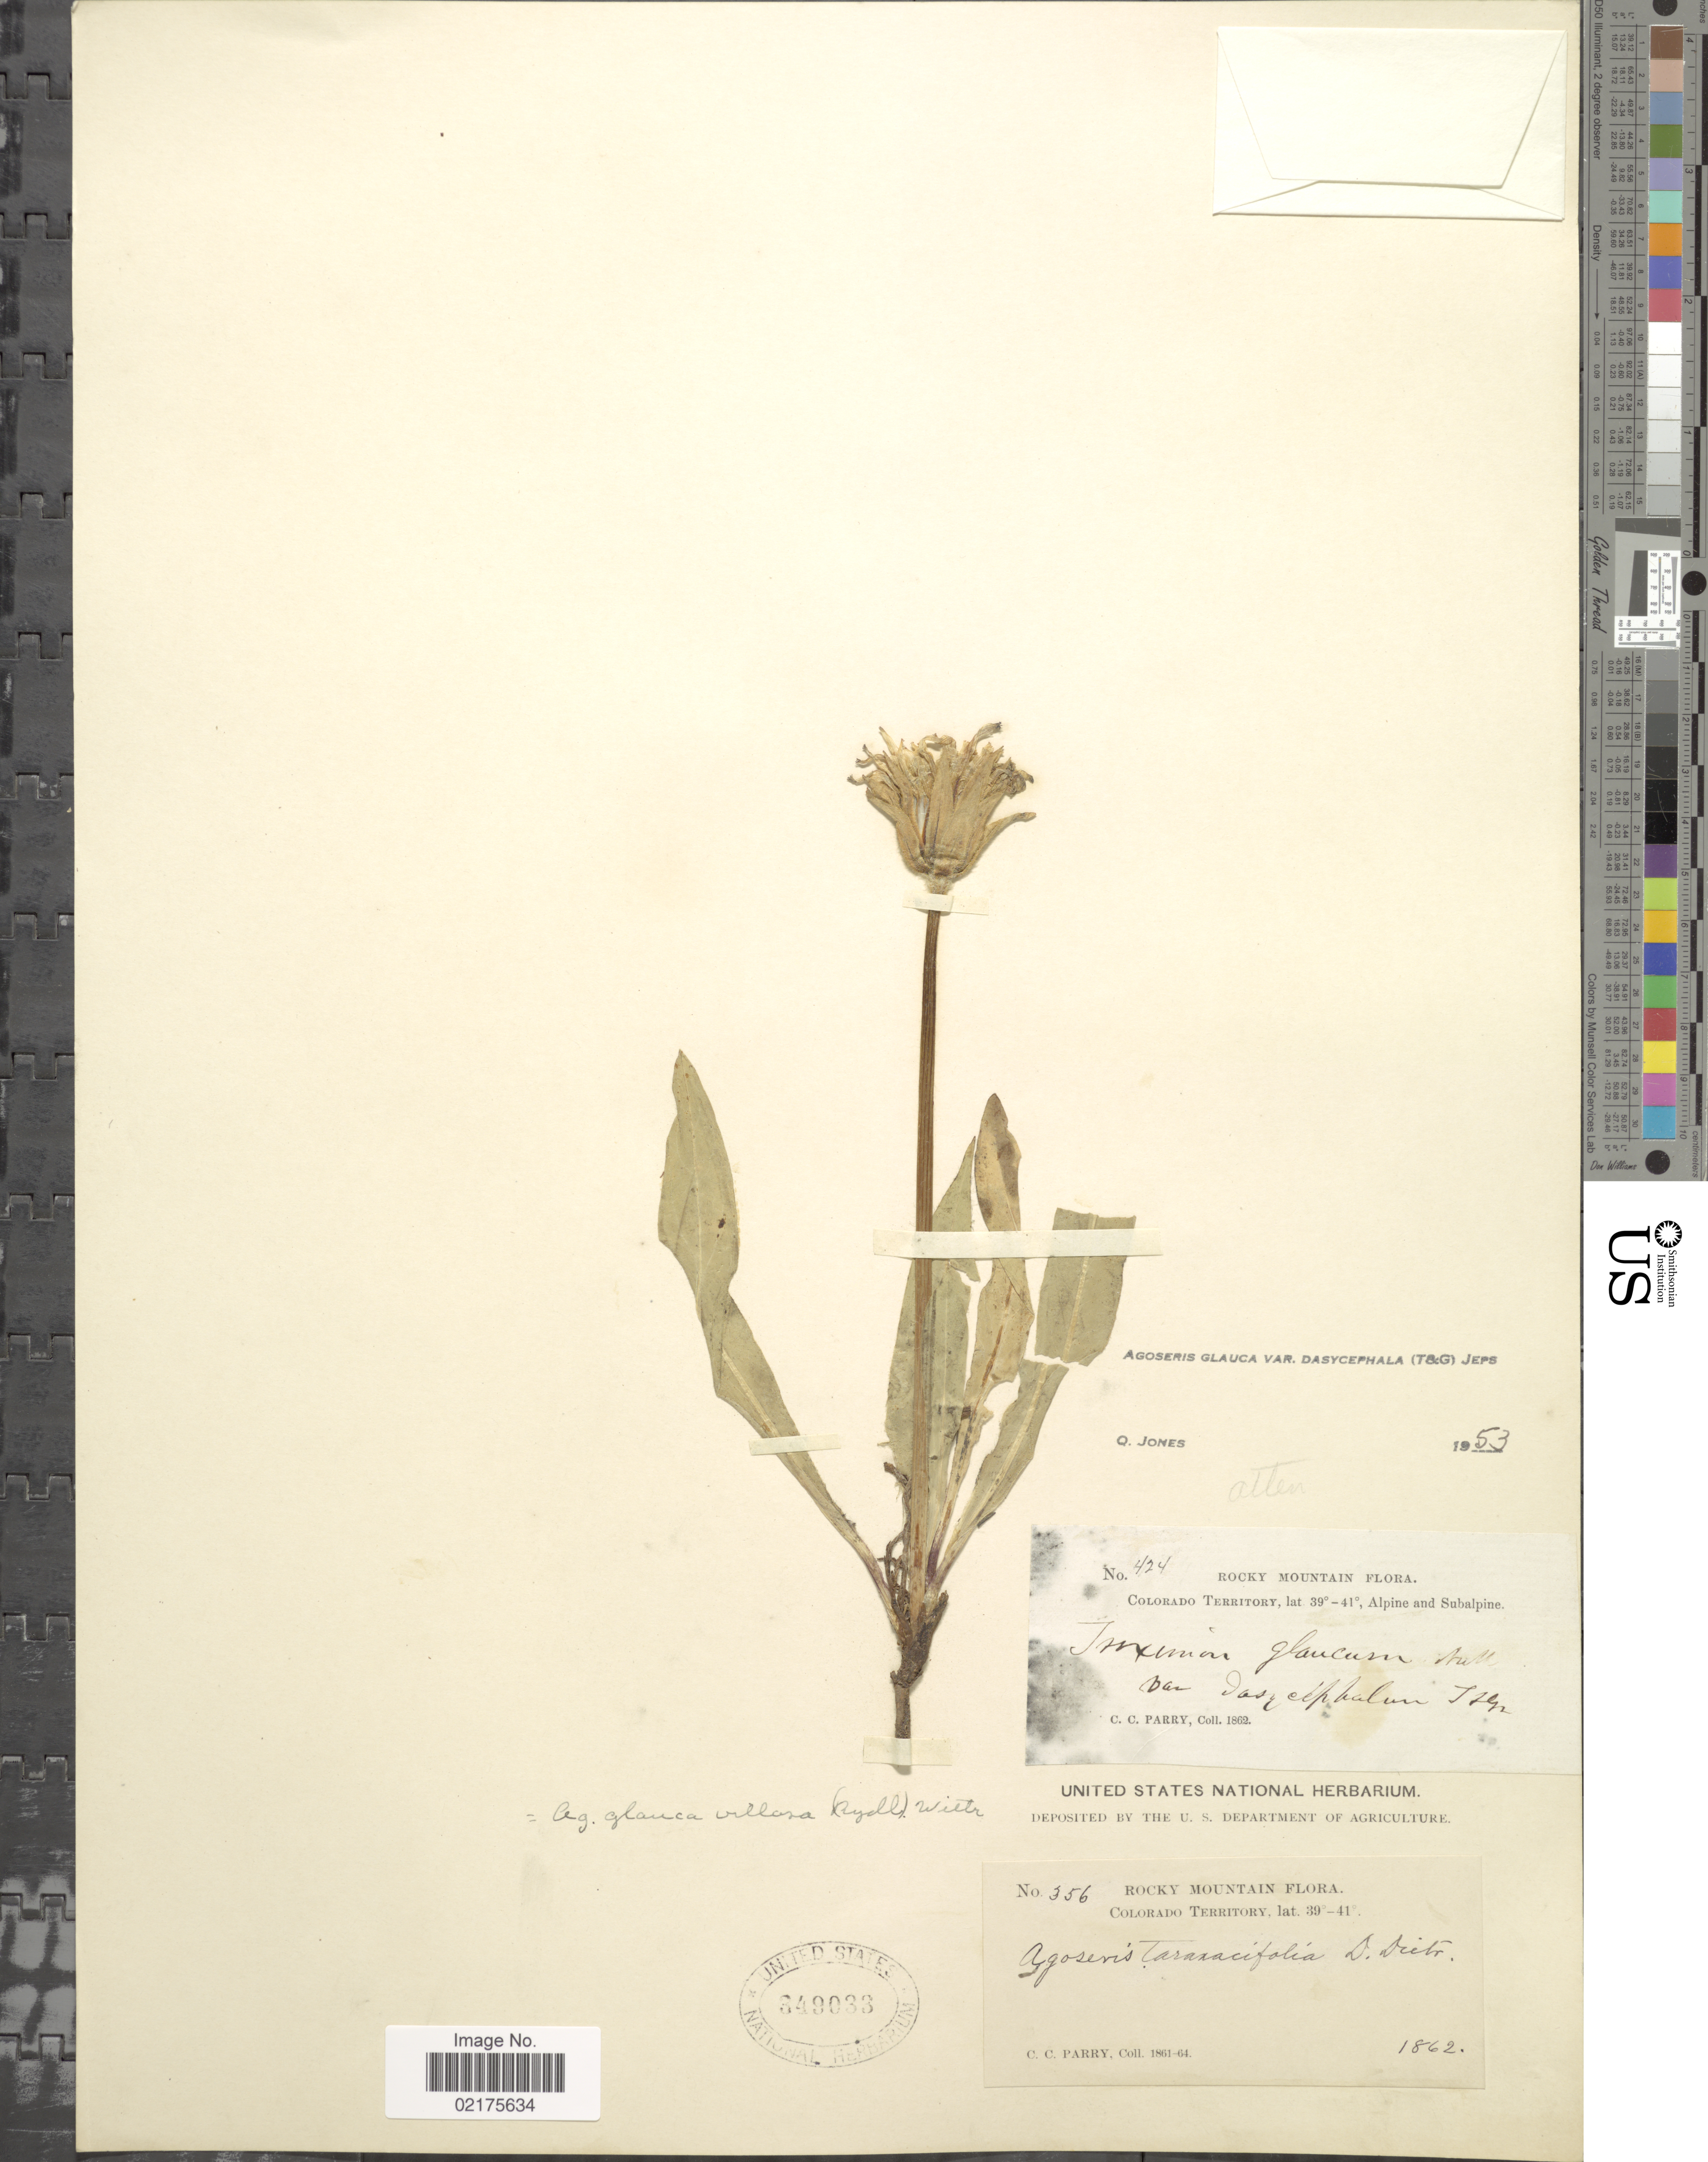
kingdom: Plantae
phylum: Tracheophyta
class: Magnoliopsida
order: Asterales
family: Asteraceae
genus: Agoseris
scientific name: Agoseris glauca var. dasycephala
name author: (Torr. & A. Gray) Jeps.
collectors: C. C. Parry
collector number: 356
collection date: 1862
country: United States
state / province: Colorado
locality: Colorado Territory, Rocky Mountain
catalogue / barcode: US 349033